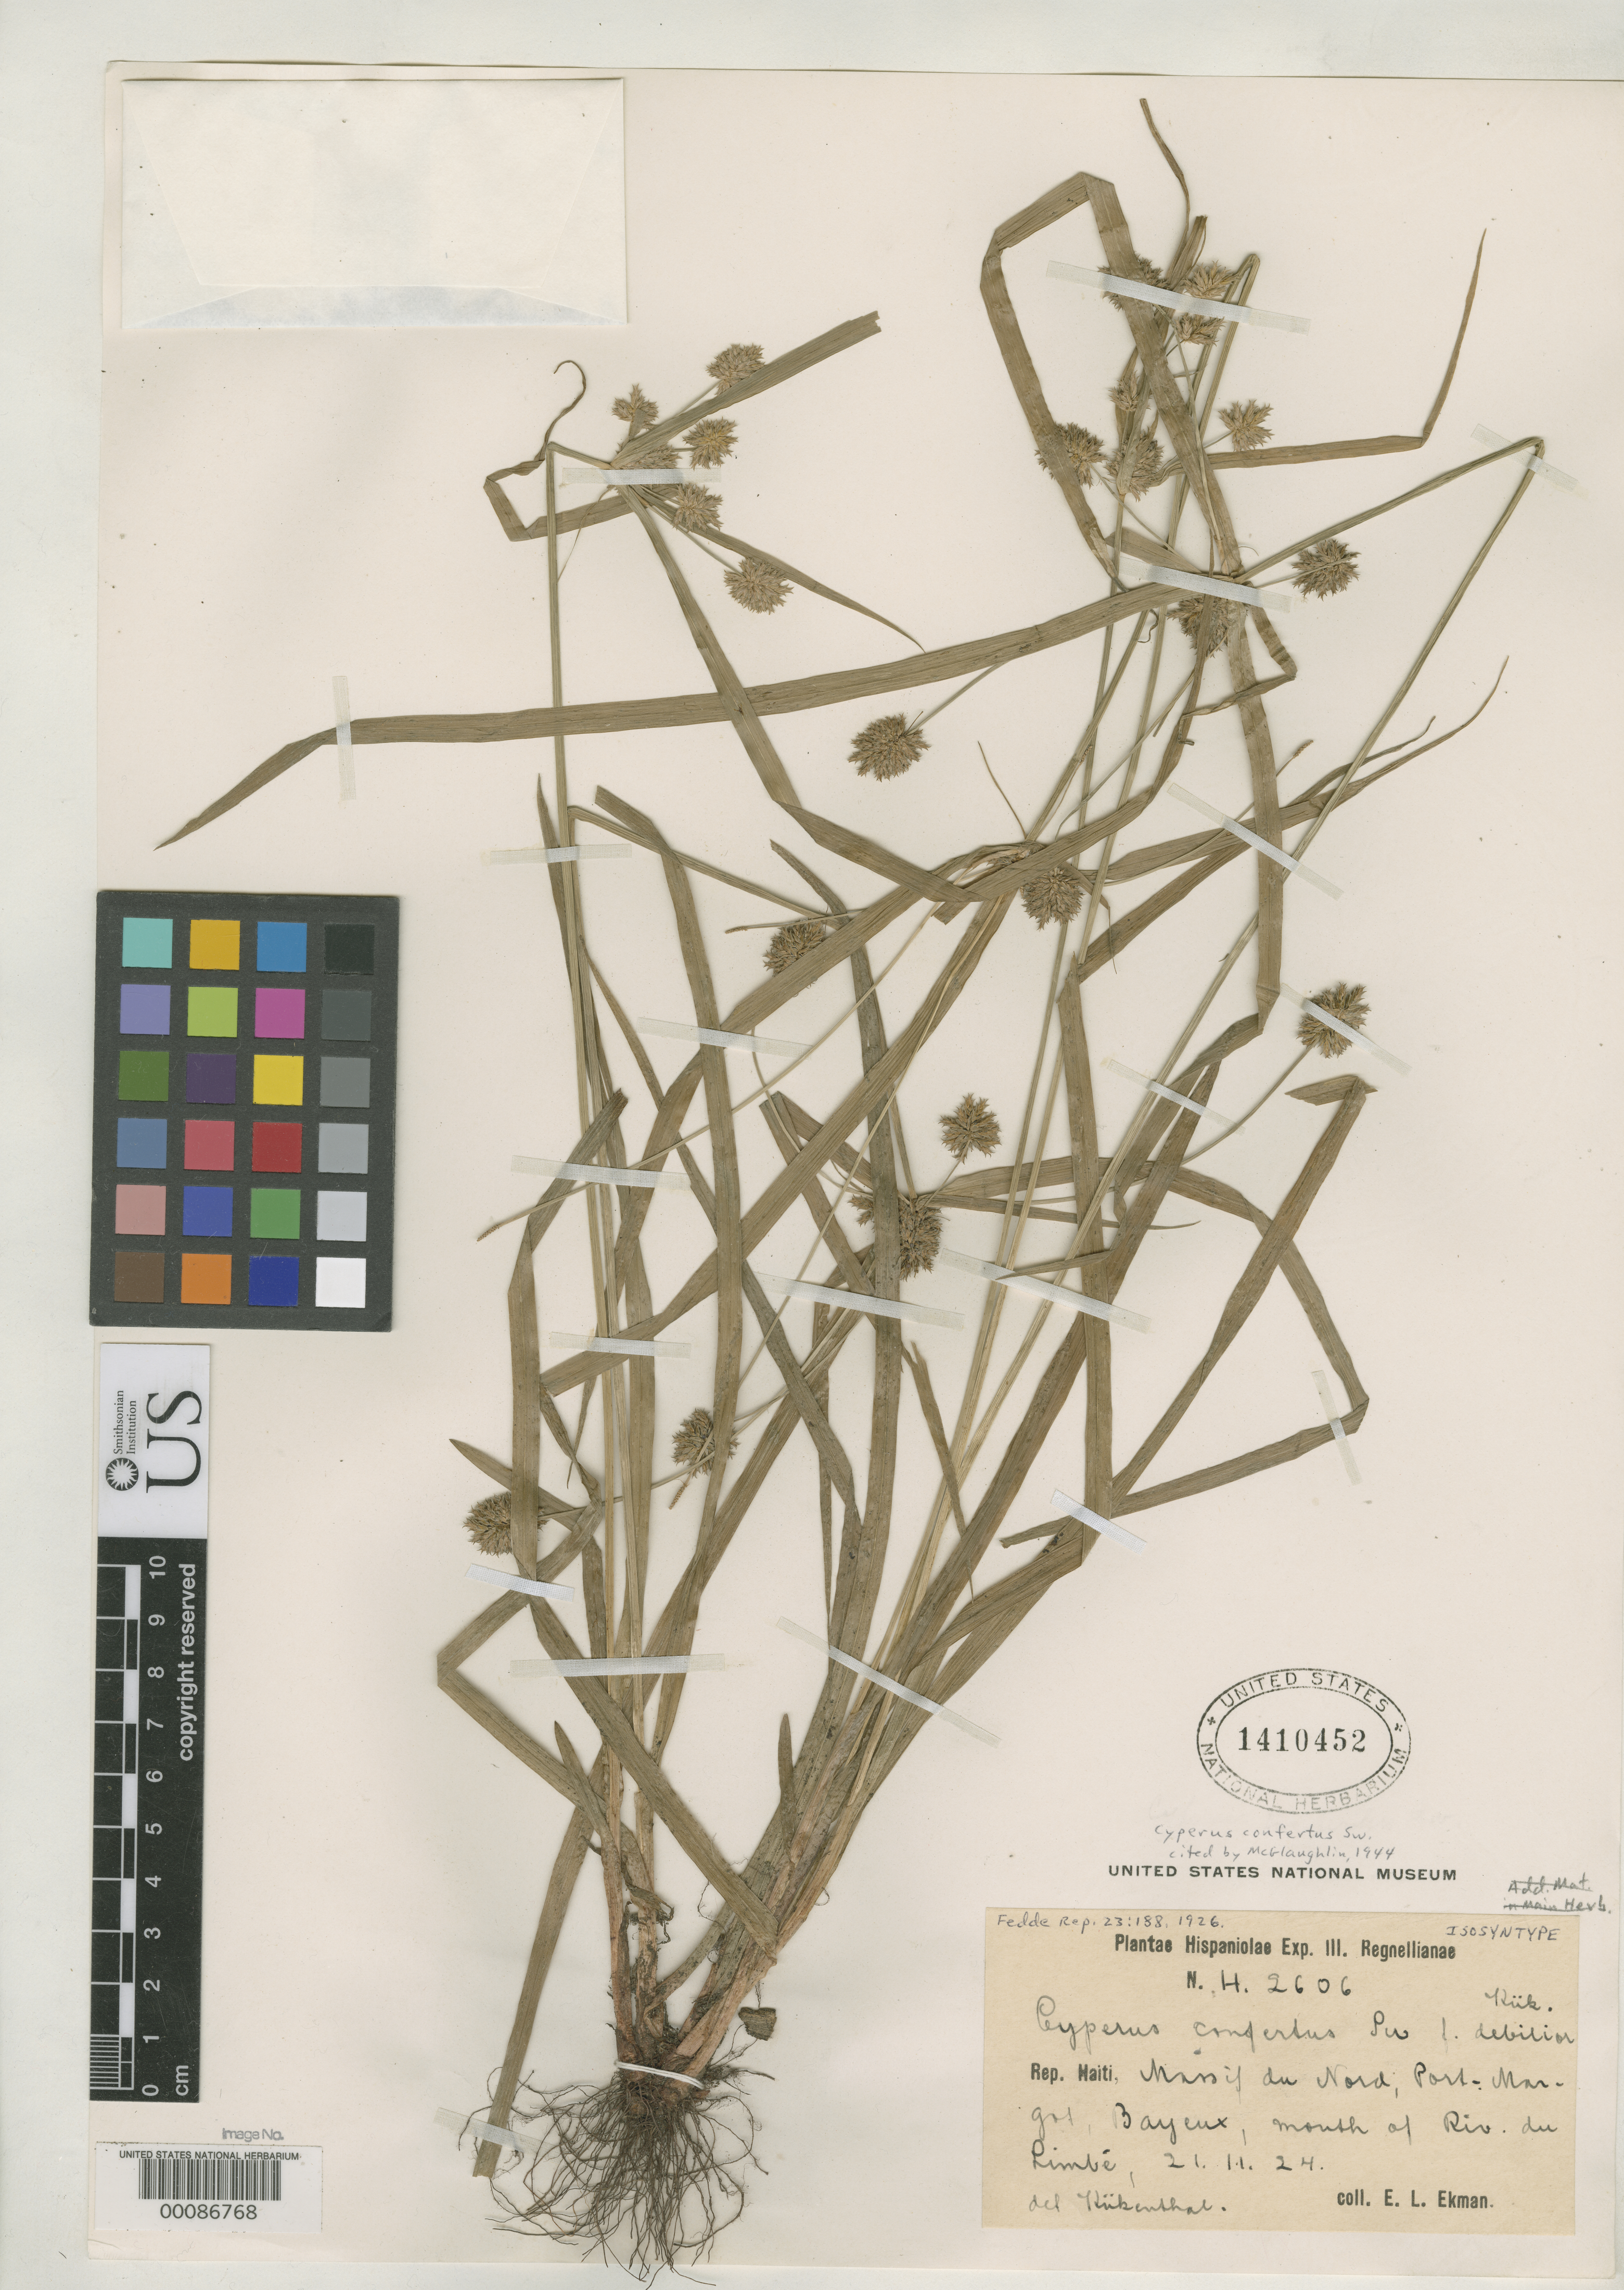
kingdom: Plantae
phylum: Tracheophyta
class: Liliopsida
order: Poales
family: Cyperaceae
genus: Cyperus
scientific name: Cyperus confertus f. debilior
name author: Kük.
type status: Isosyntype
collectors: E. L. Ekman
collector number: H 2606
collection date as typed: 21 Nov 1924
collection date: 1924-11-21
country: Haiti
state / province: Nord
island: Hispaniola Island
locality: Bayeux ander Mundung des Flusses Limbe.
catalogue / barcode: US 1410452